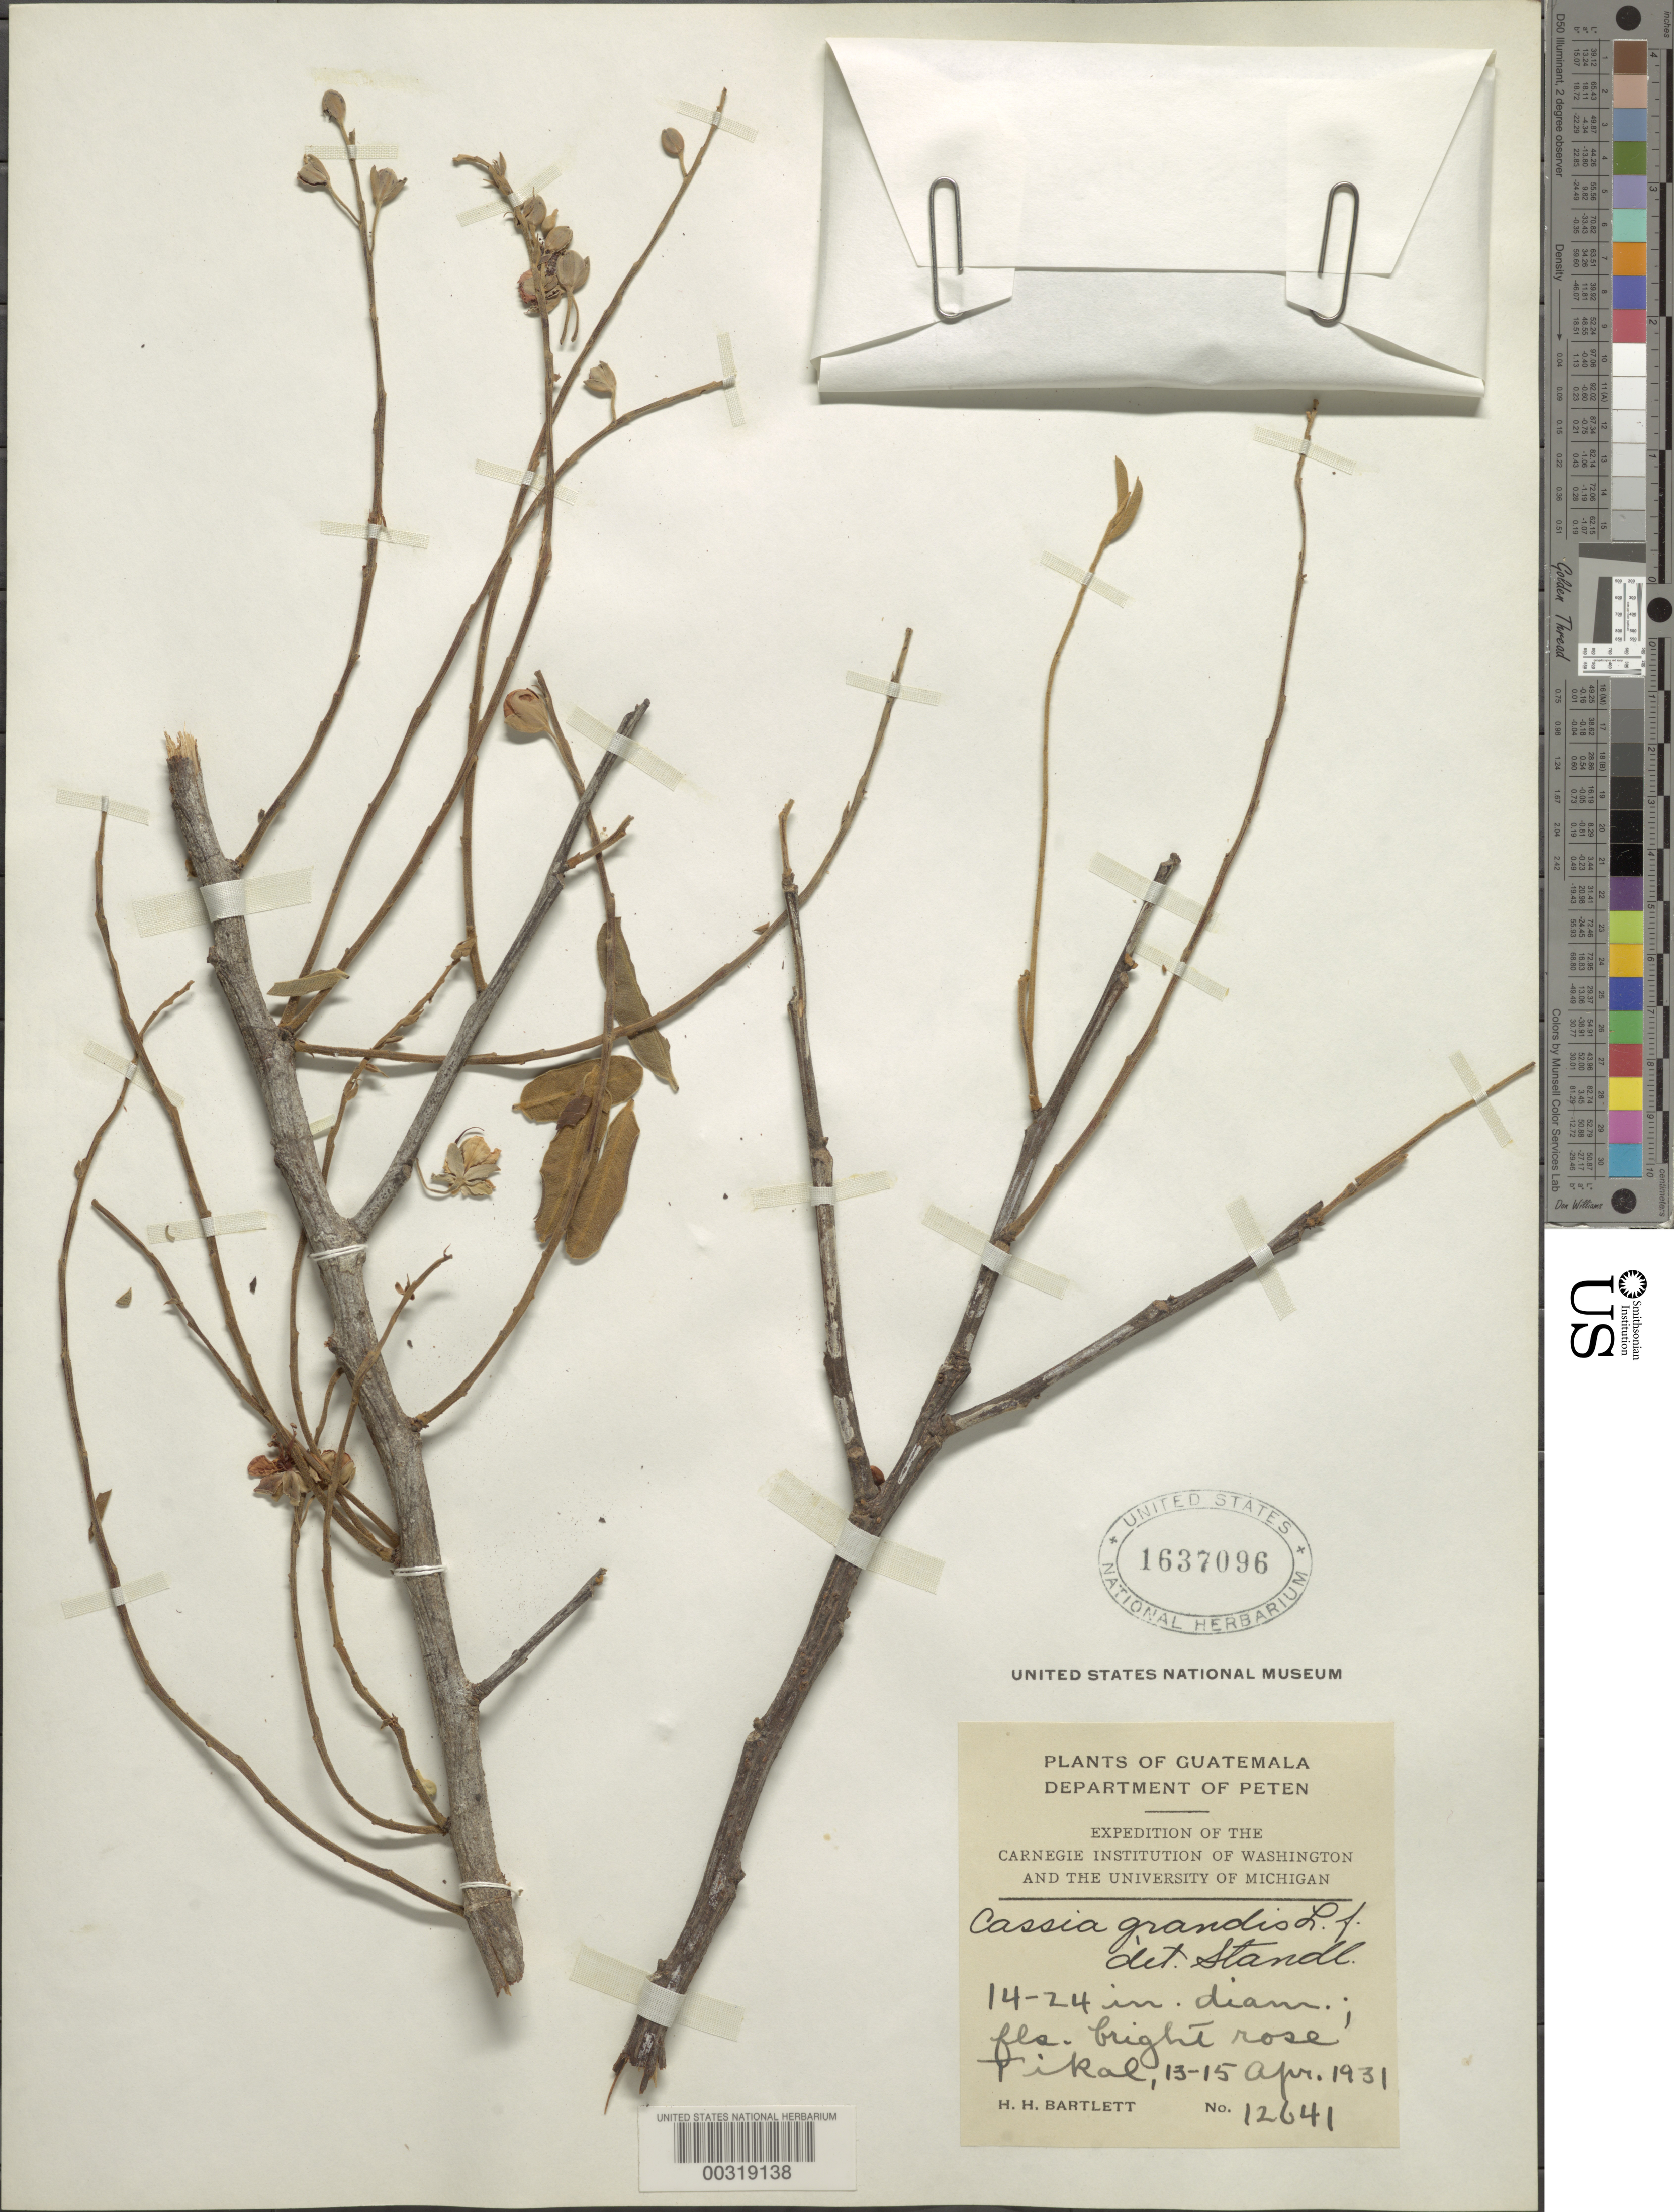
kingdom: Plantae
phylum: Tracheophyta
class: Magnoliopsida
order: Fabales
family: Fabaceae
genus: Cassia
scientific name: Cassia grandis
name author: L. f.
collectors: H. H. Bartlett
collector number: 12641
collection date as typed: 13 Apr 1931 to 15 Apr 1931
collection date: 1931-04-13/1931-04-15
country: Guatemala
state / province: El Petén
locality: Tikal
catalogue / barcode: US 1637096